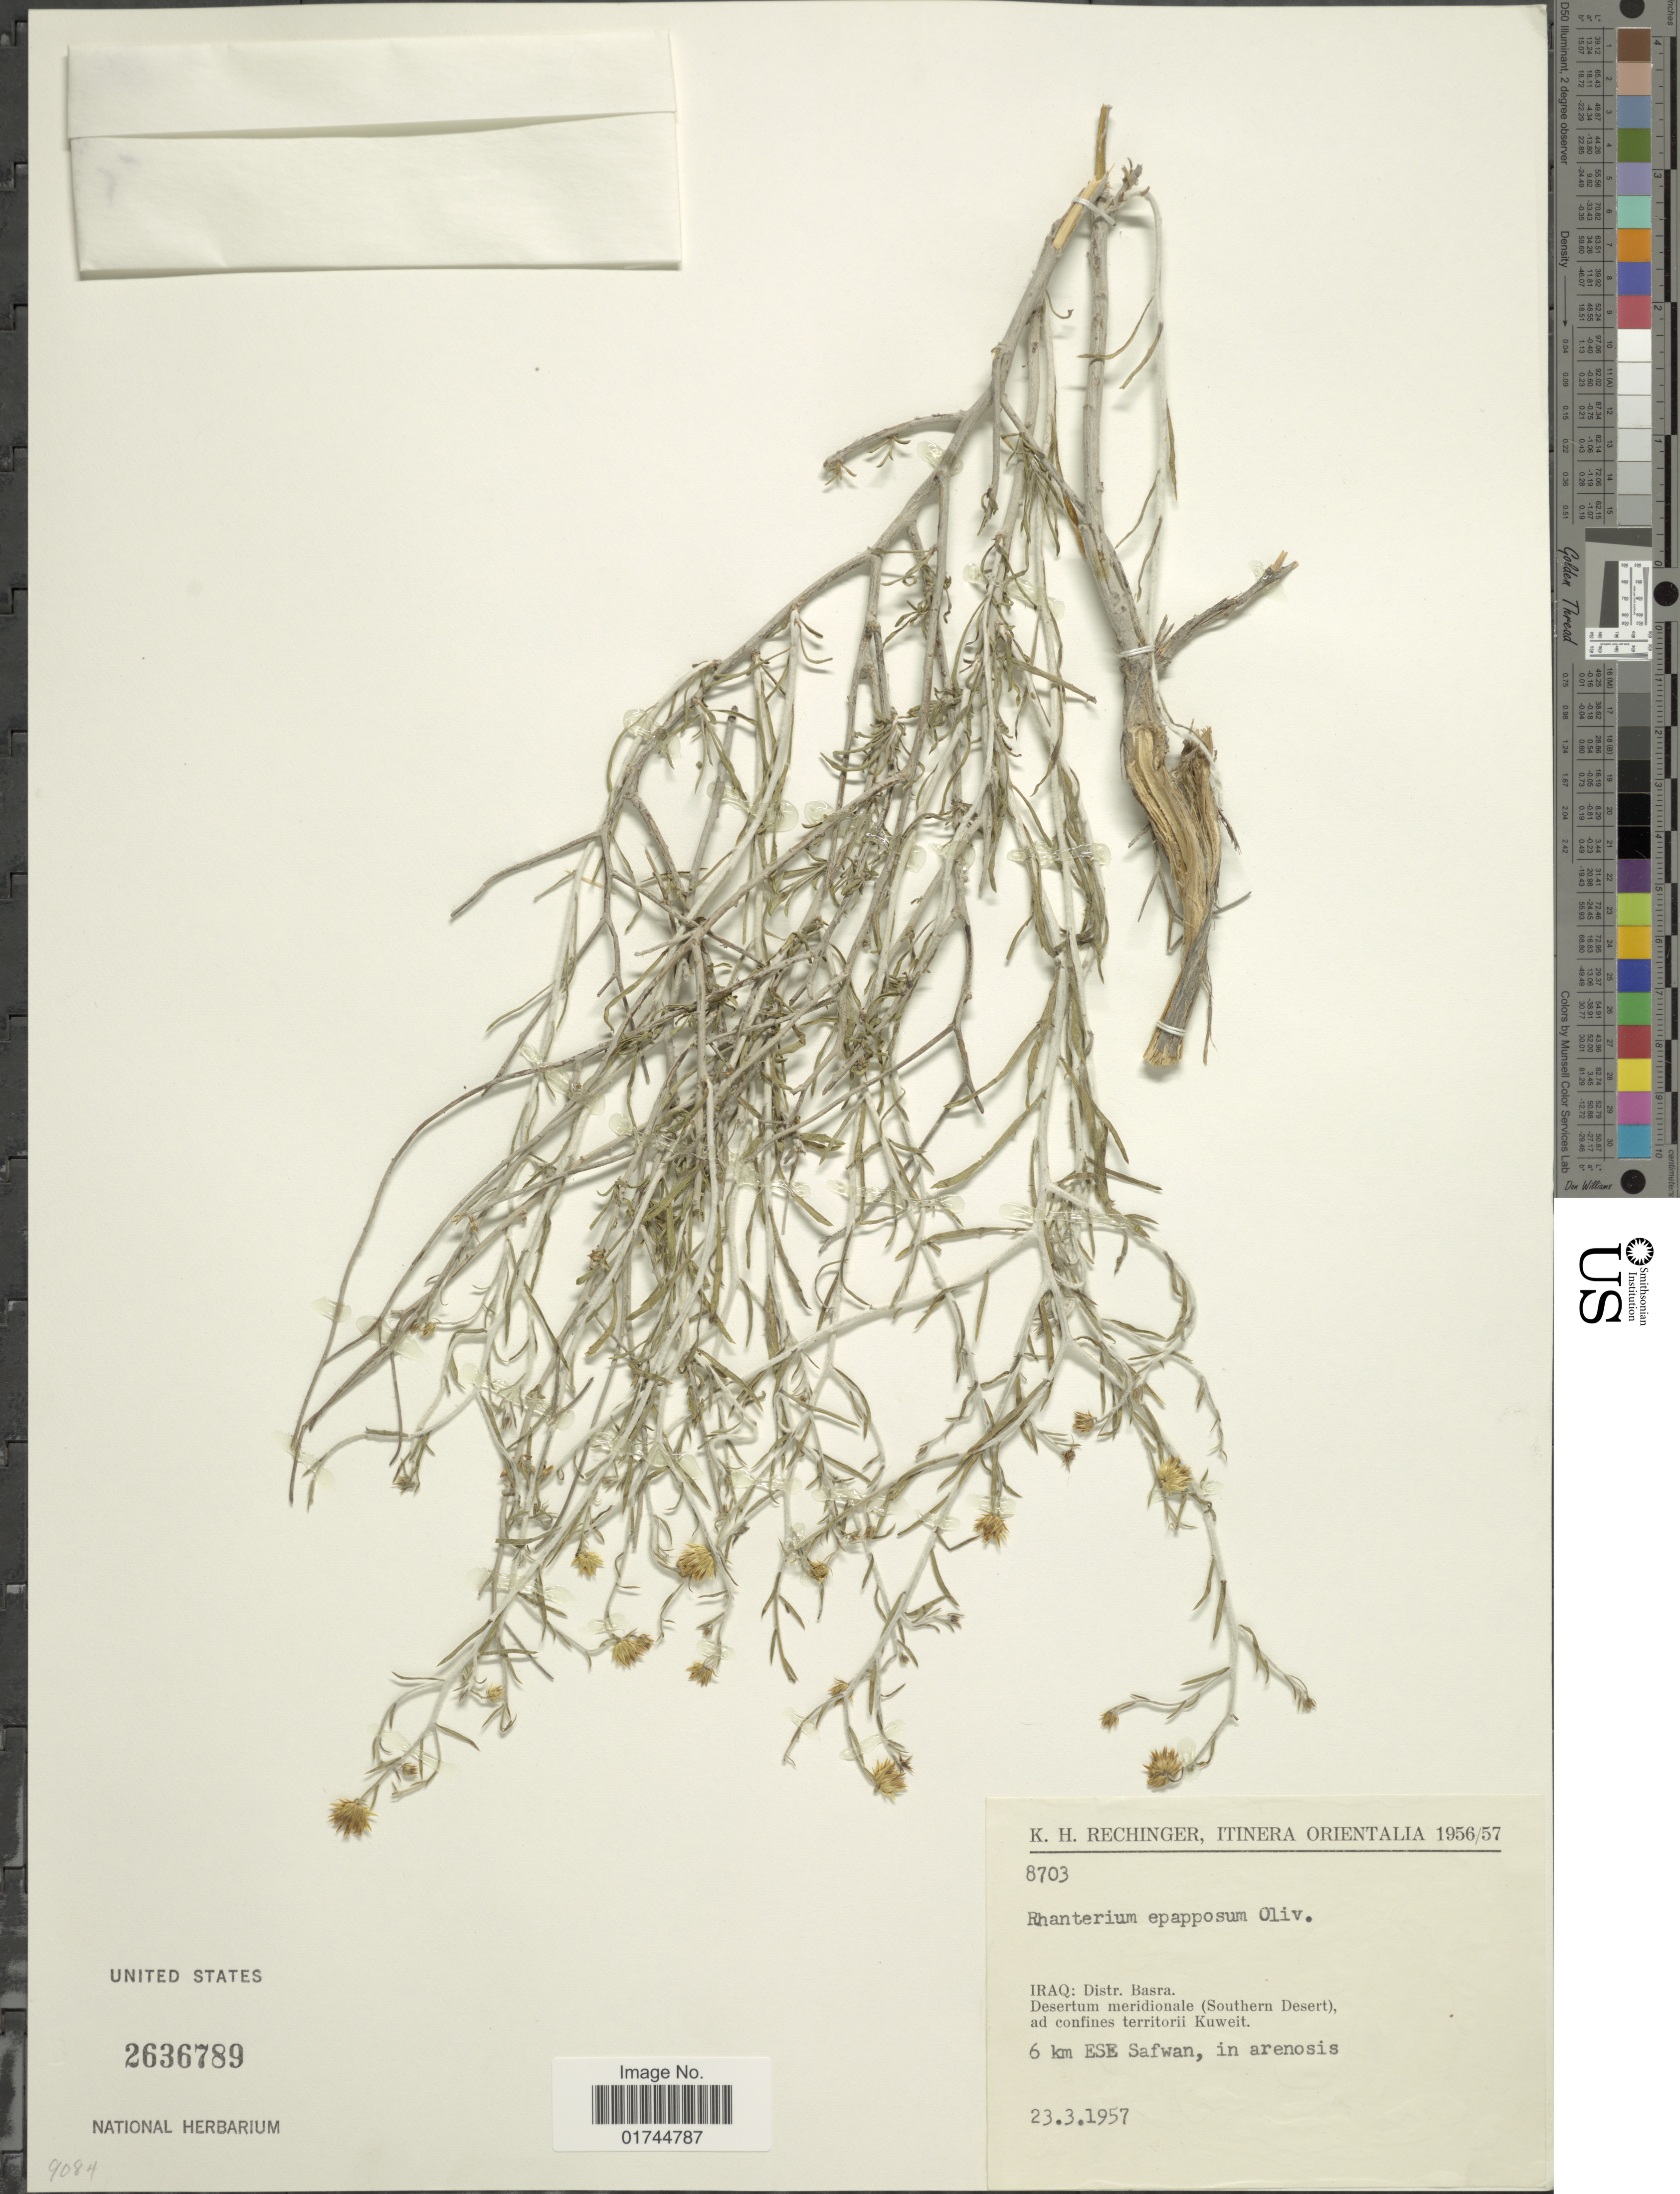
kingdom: Plantae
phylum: Tracheophyta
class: Magnoliopsida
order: Asterales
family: Asteraceae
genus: Rhanterium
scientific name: Rhanterium epapposum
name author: Oliv.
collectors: K. H. Rechinger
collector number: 8703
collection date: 1957-03-23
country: Iraq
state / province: Al Basrah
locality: Iraq: Distr. Basra., Desertum meridionale (Southern Desert) ad confines territorii Kuweit, 6 km ESE Safwan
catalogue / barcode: US 2636789